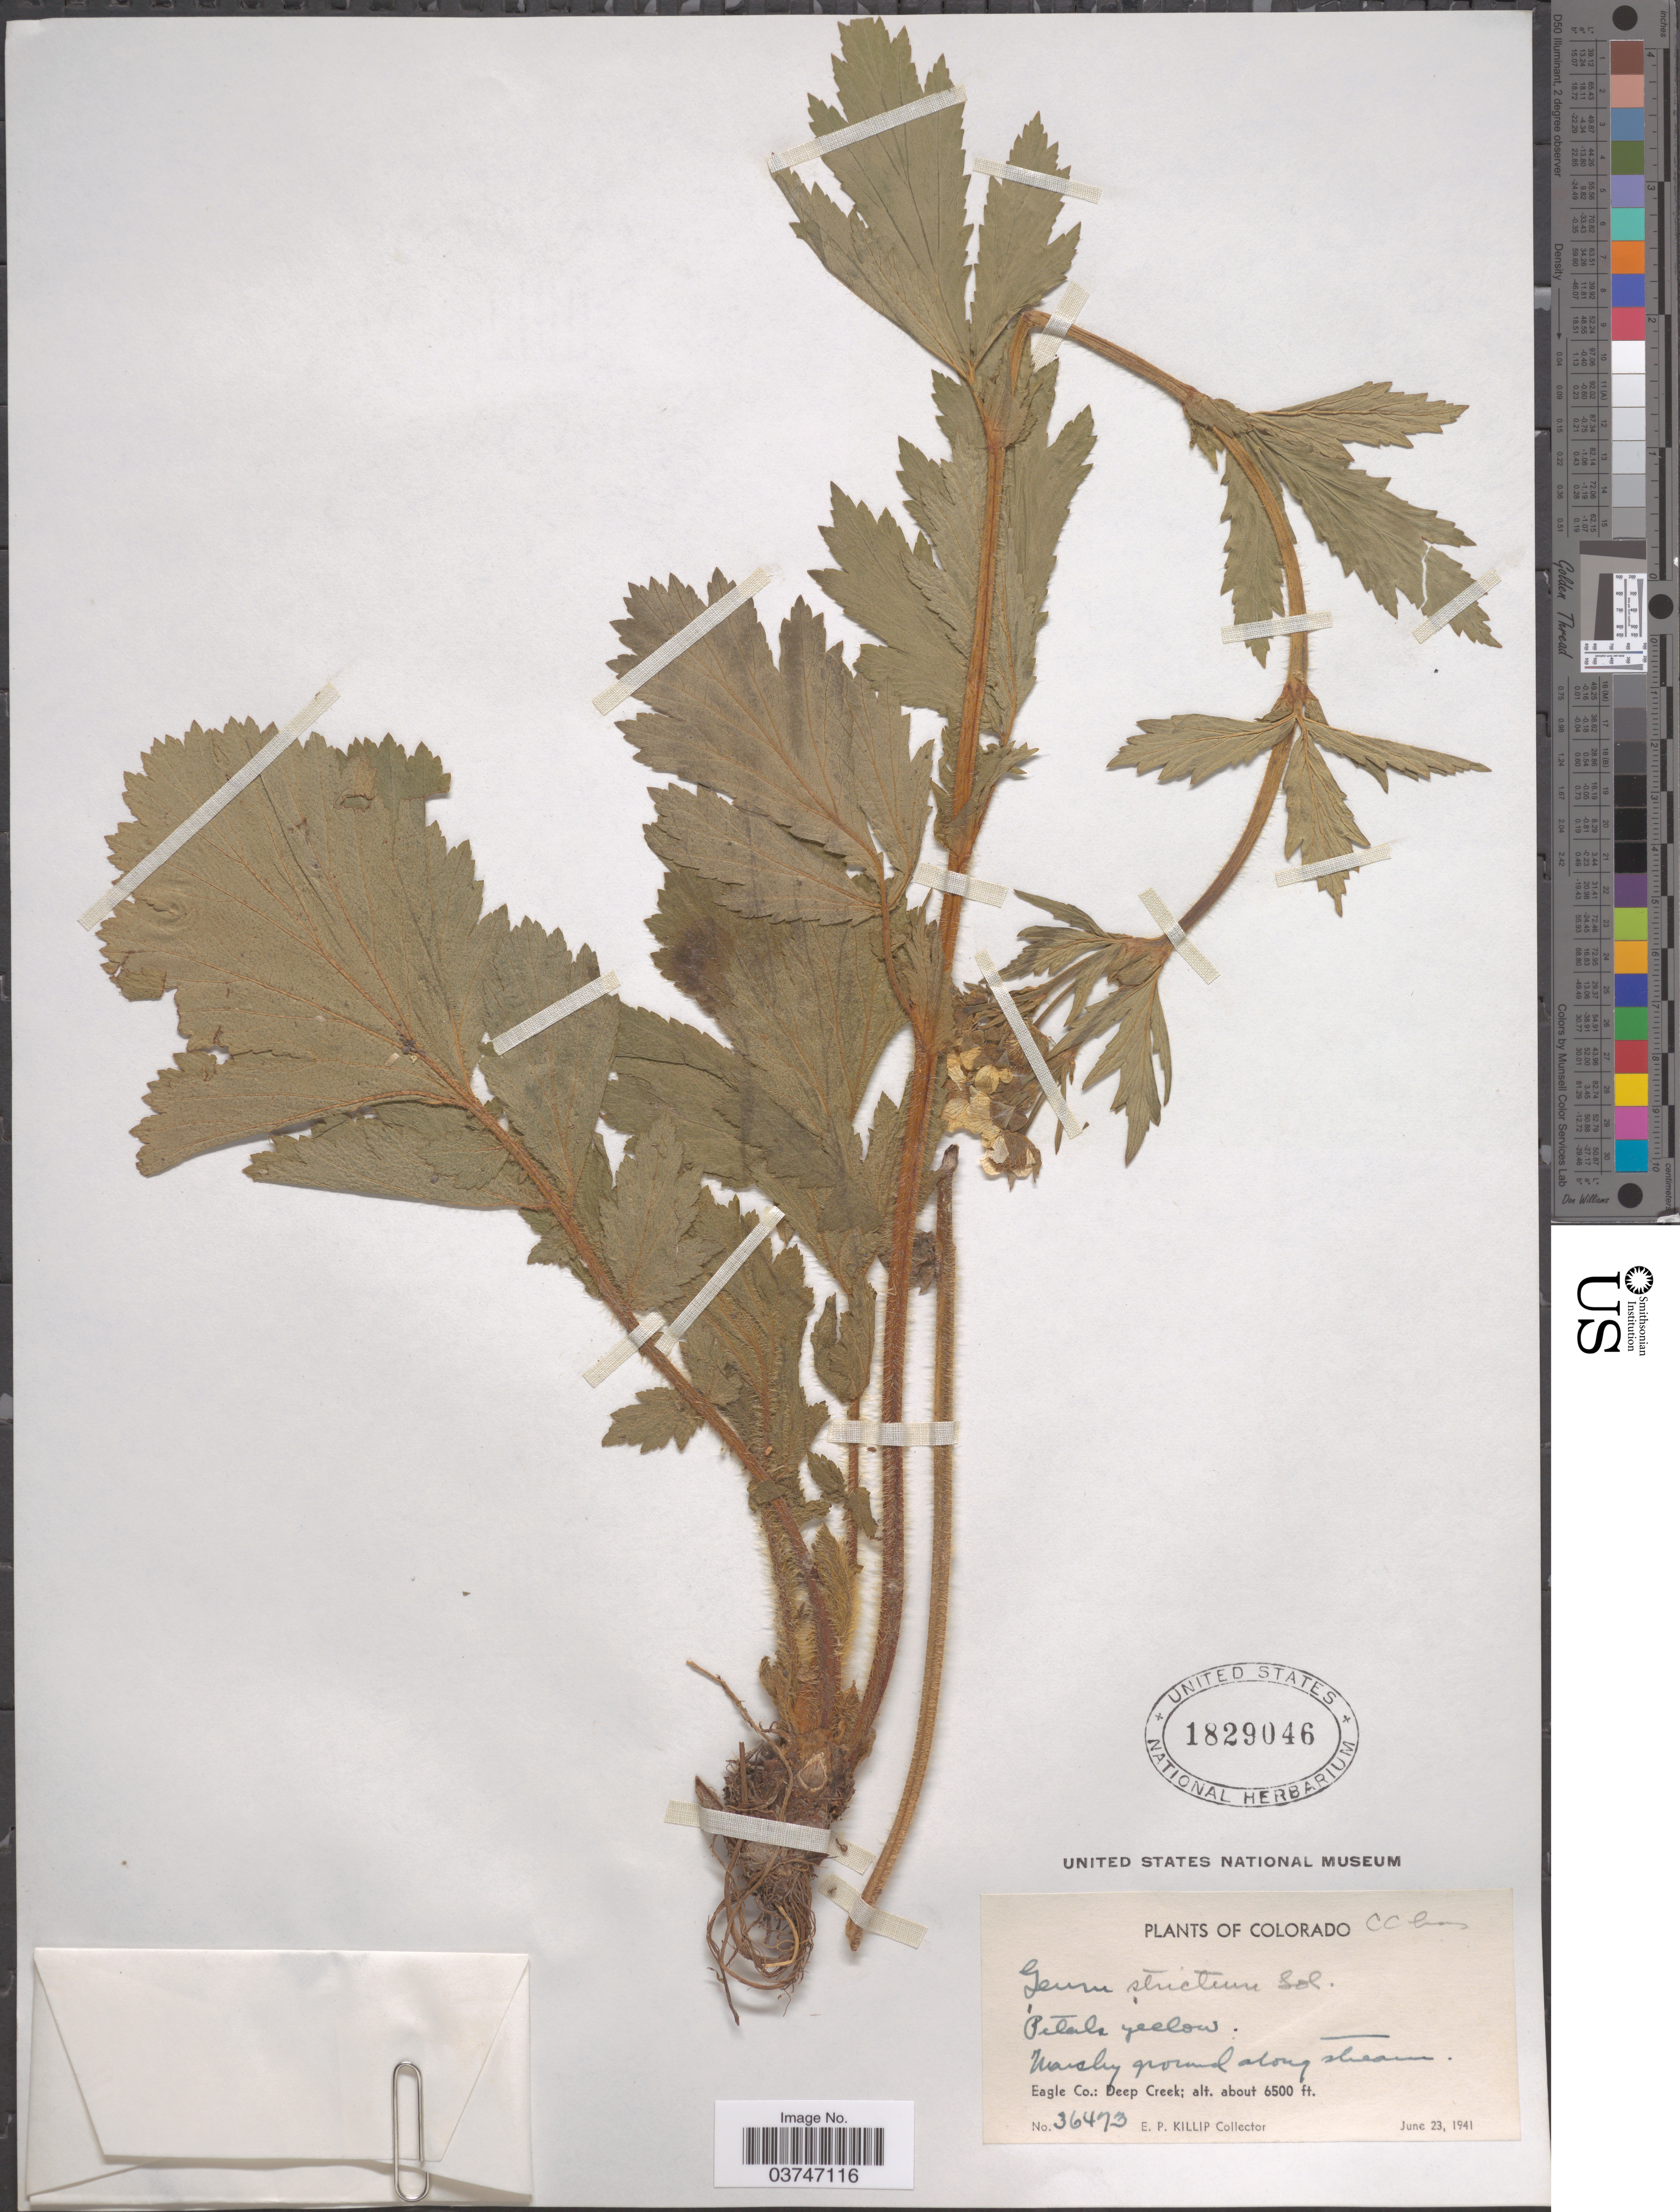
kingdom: Plantae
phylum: Tracheophyta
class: Magnoliopsida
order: Rosales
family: Rosaceae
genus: Geum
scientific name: Geum aleppicum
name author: Jacq.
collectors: E. P. Killip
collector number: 36473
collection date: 1941-06-23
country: United States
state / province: Colorado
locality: Eagle Co.: Deep Creek.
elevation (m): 1981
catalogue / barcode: US 1829046